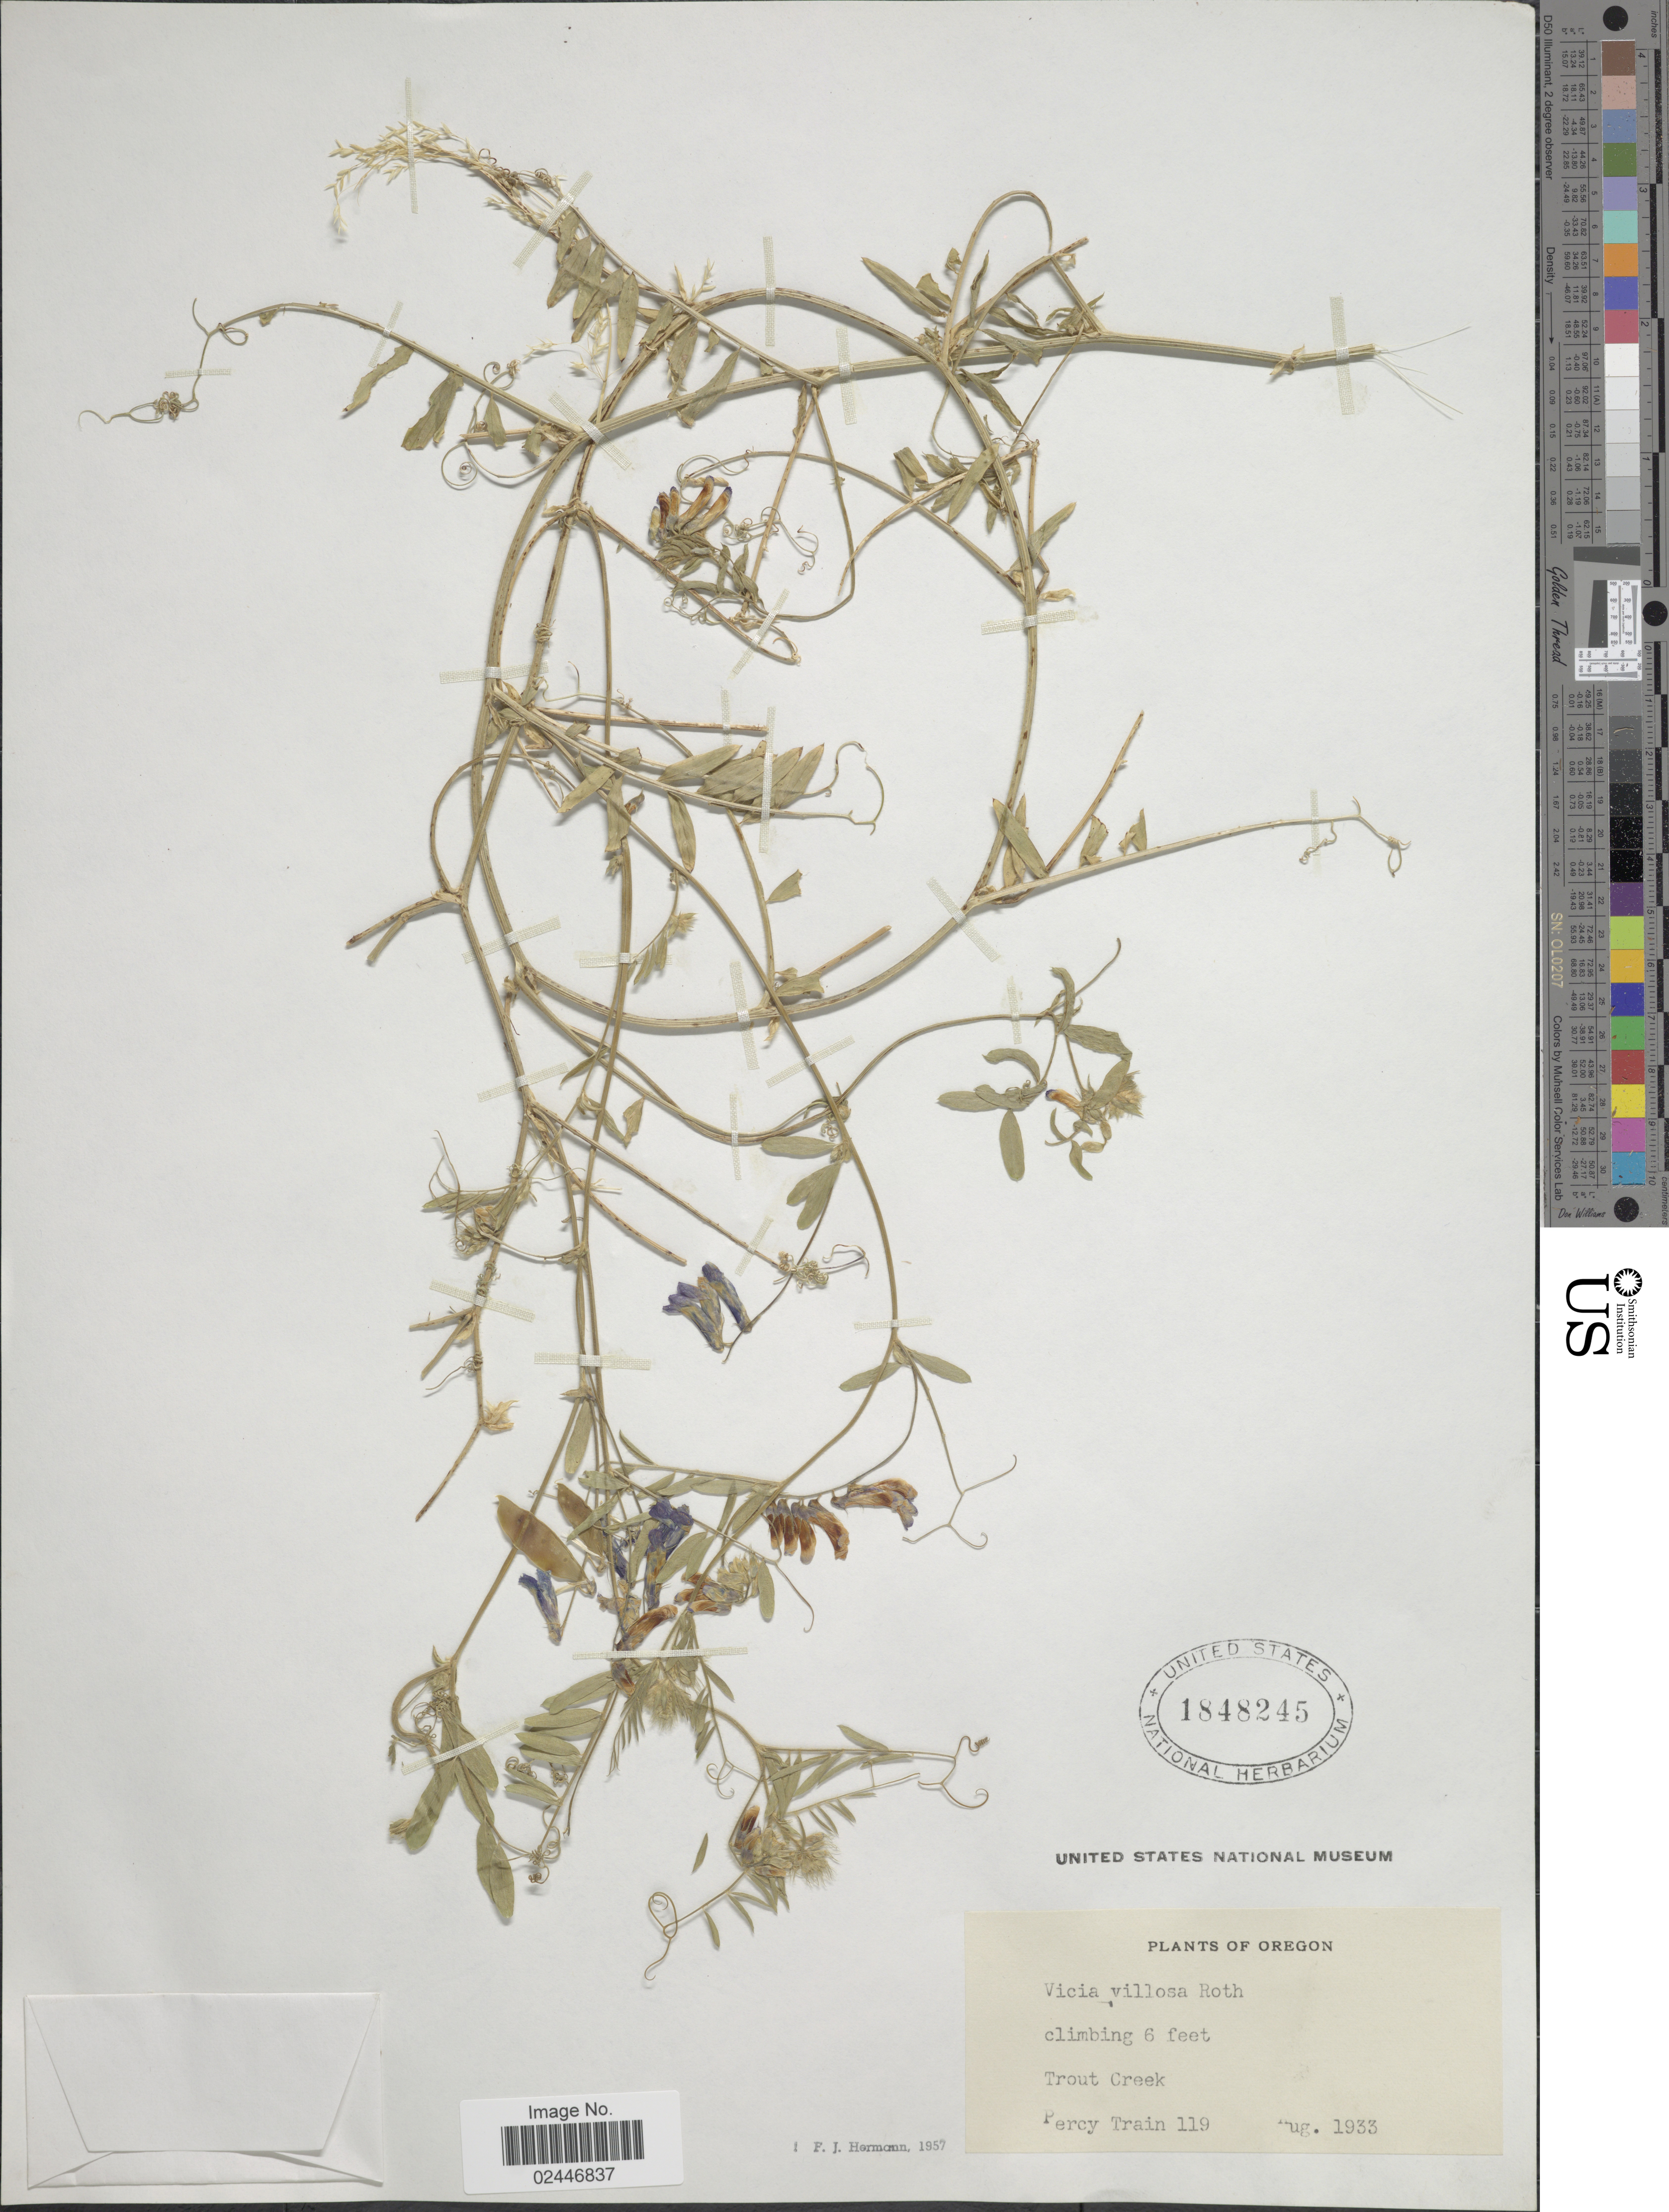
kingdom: Plantae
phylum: Tracheophyta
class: Magnoliopsida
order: Fabales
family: Fabaceae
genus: Vicia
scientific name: Vicia villosa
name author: Roth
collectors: P. Train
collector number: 119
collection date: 1933-08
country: United States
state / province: Oregon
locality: Trout Creek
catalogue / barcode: US 1848245